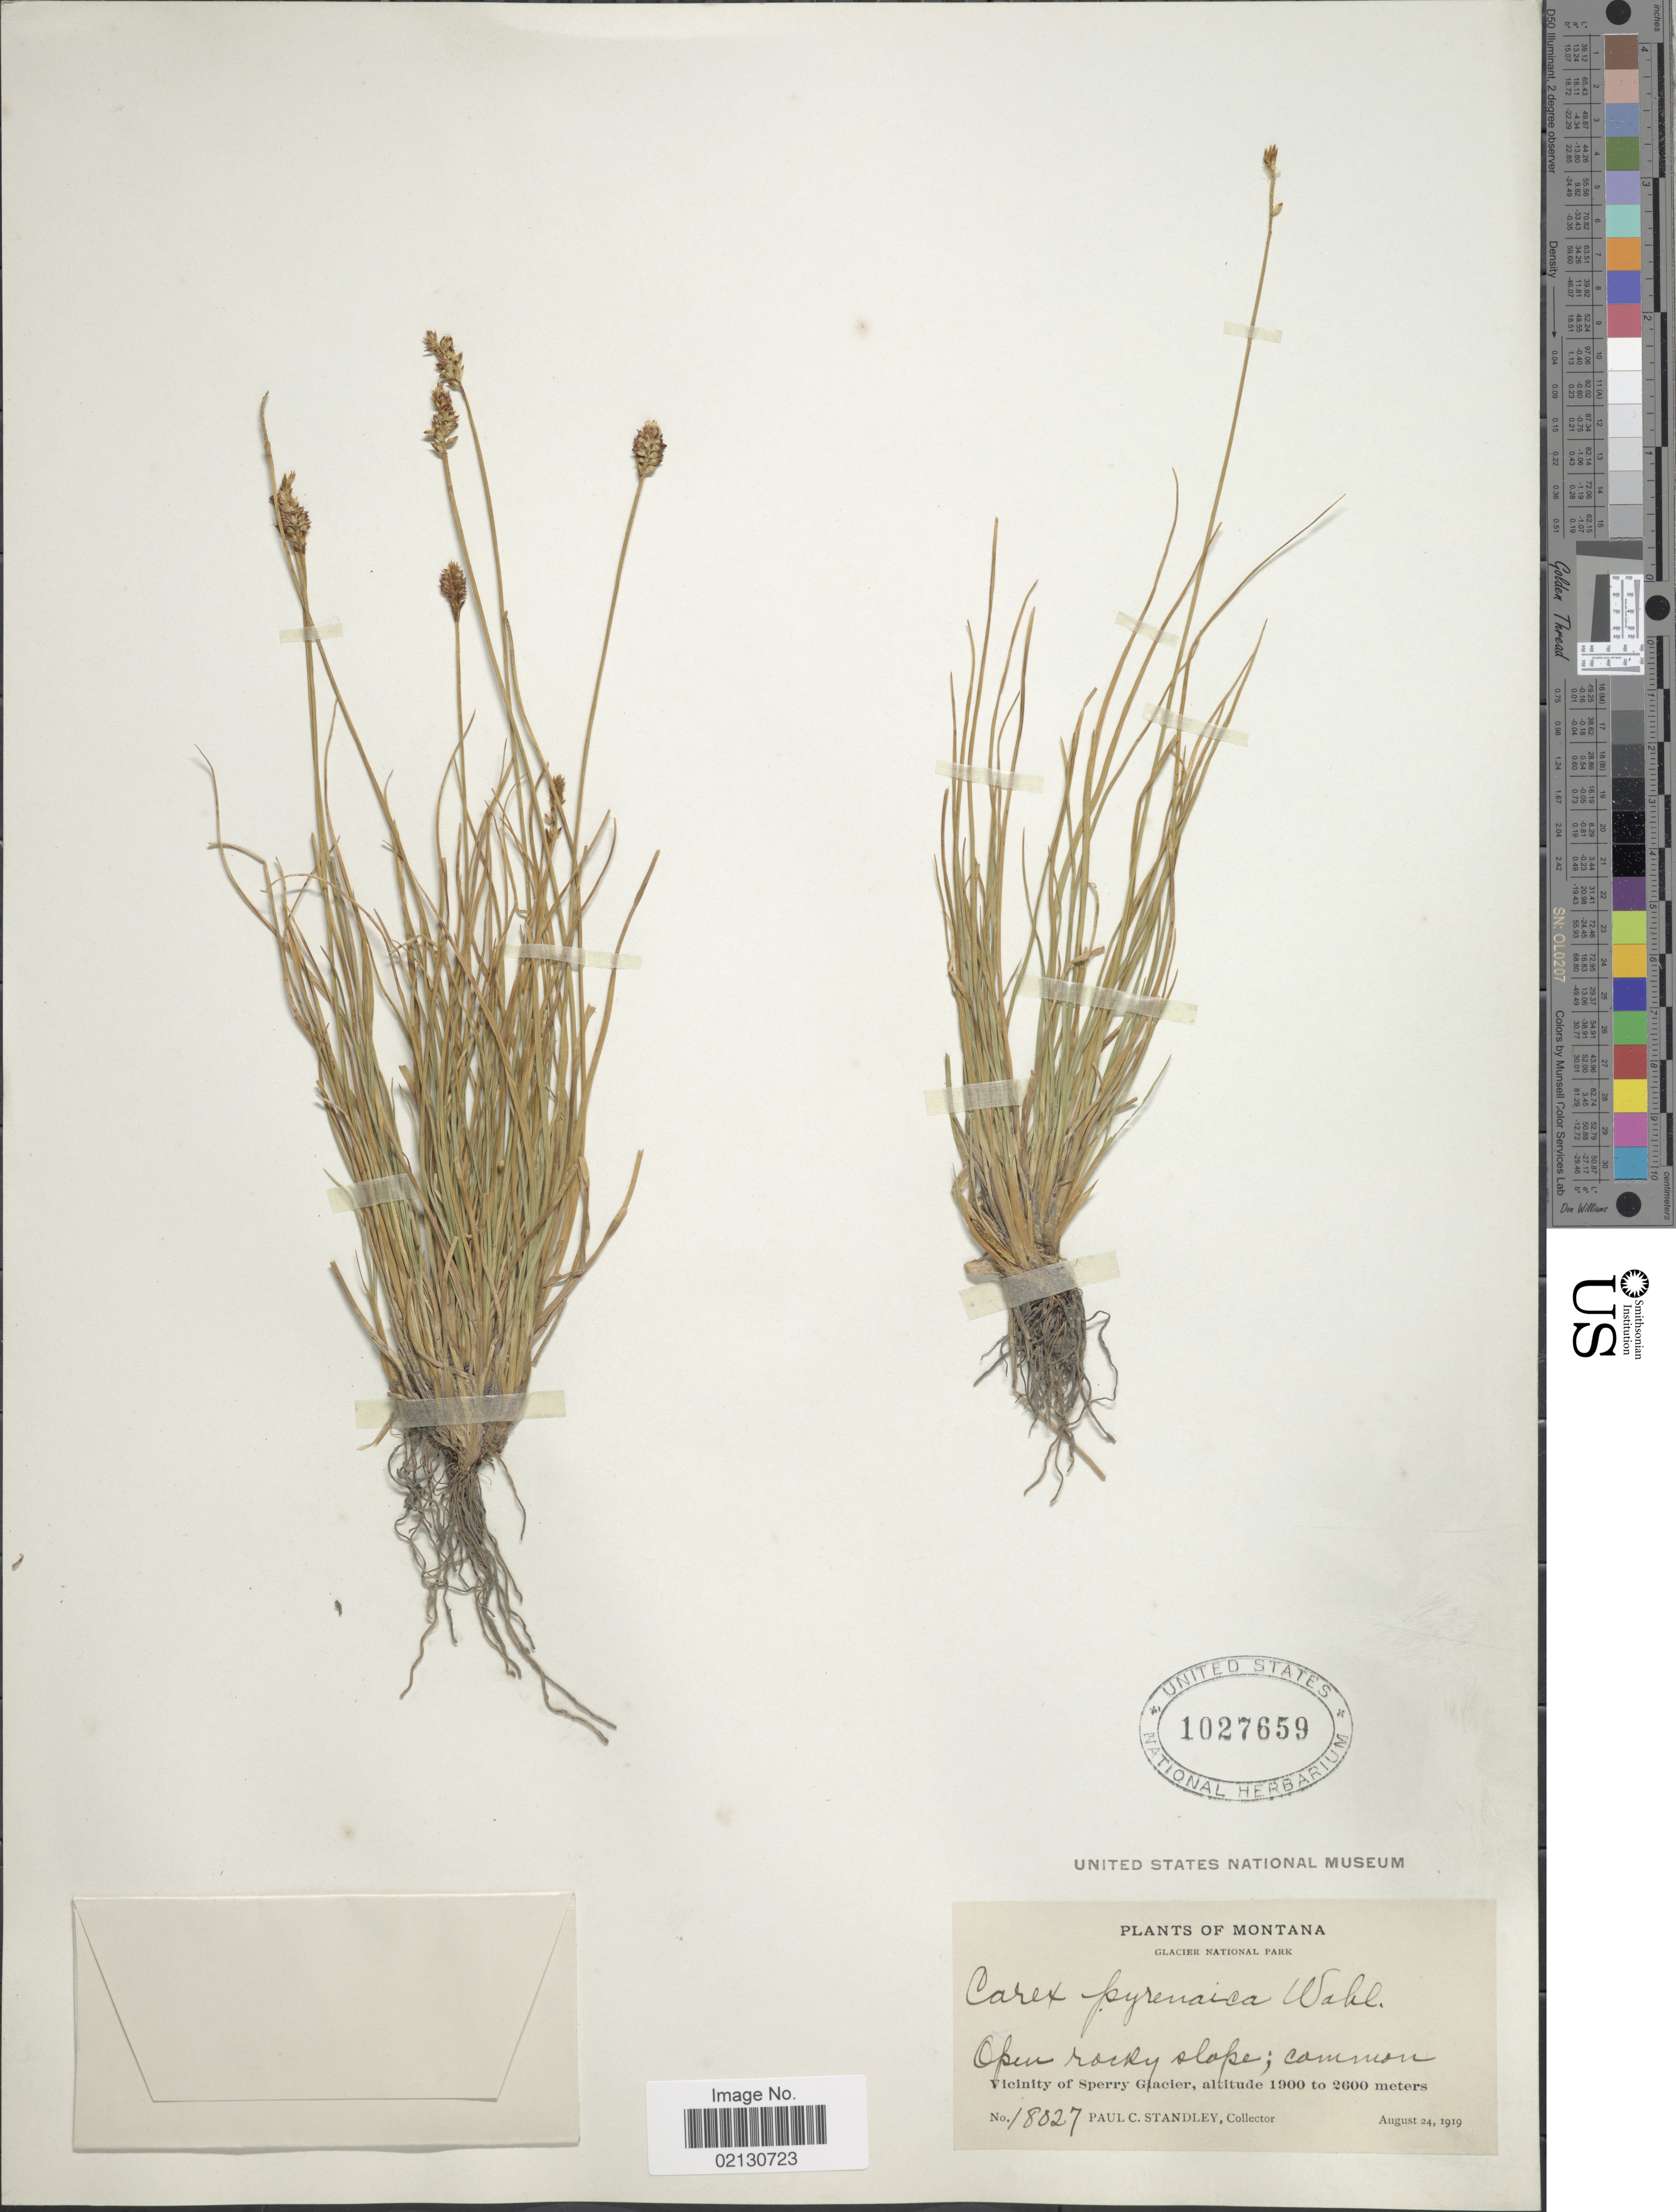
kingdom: Plantae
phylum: Tracheophyta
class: Liliopsida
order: Poales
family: Cyperaceae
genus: Carex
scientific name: Carex micropoda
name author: C.A. Mey.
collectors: P. C. Standley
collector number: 18027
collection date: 1919-08-24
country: United States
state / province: Montana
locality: Glacier National Park. Vicinity of Sperry Glacier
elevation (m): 1900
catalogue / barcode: US 1027659